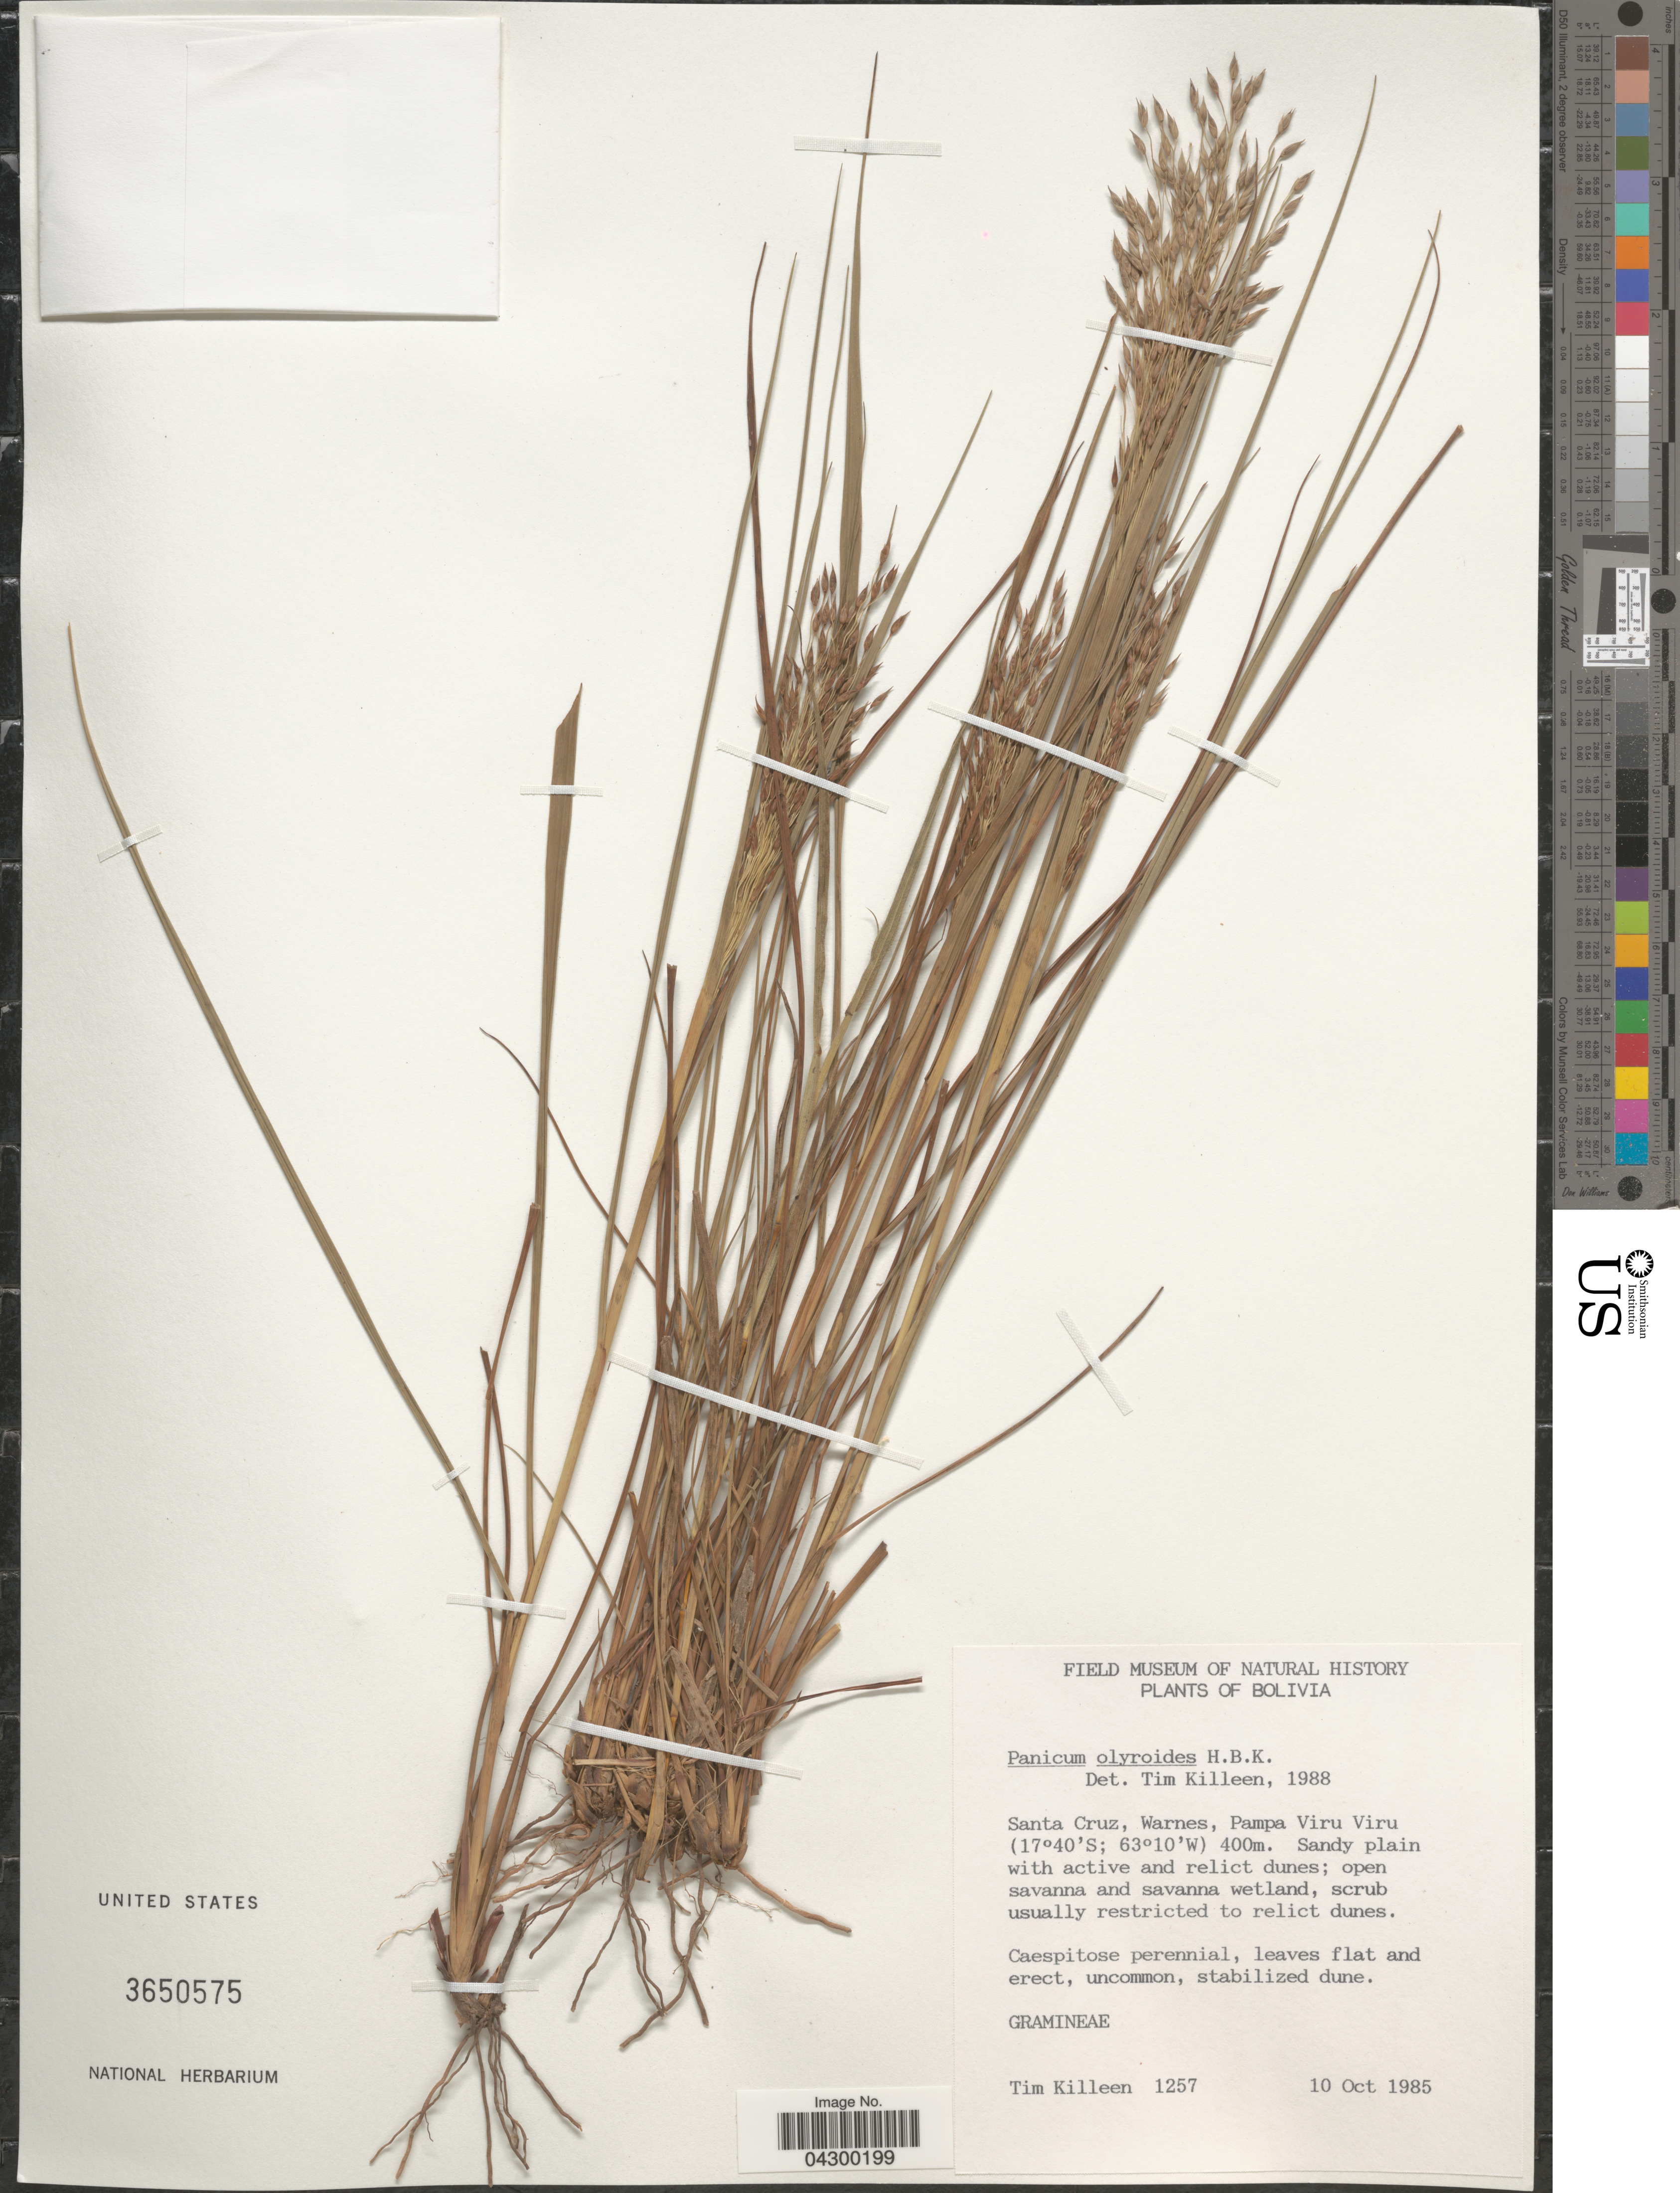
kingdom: Plantae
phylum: Tracheophyta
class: Liliopsida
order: Poales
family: Poaceae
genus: Panicum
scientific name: Panicum olyroides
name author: Kunth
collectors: T. J. Killeen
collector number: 1257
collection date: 1985-10-10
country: Bolivia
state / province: Santa Cruz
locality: Warnes, Pampa Viru Viru.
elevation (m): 400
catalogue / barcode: US 3650575